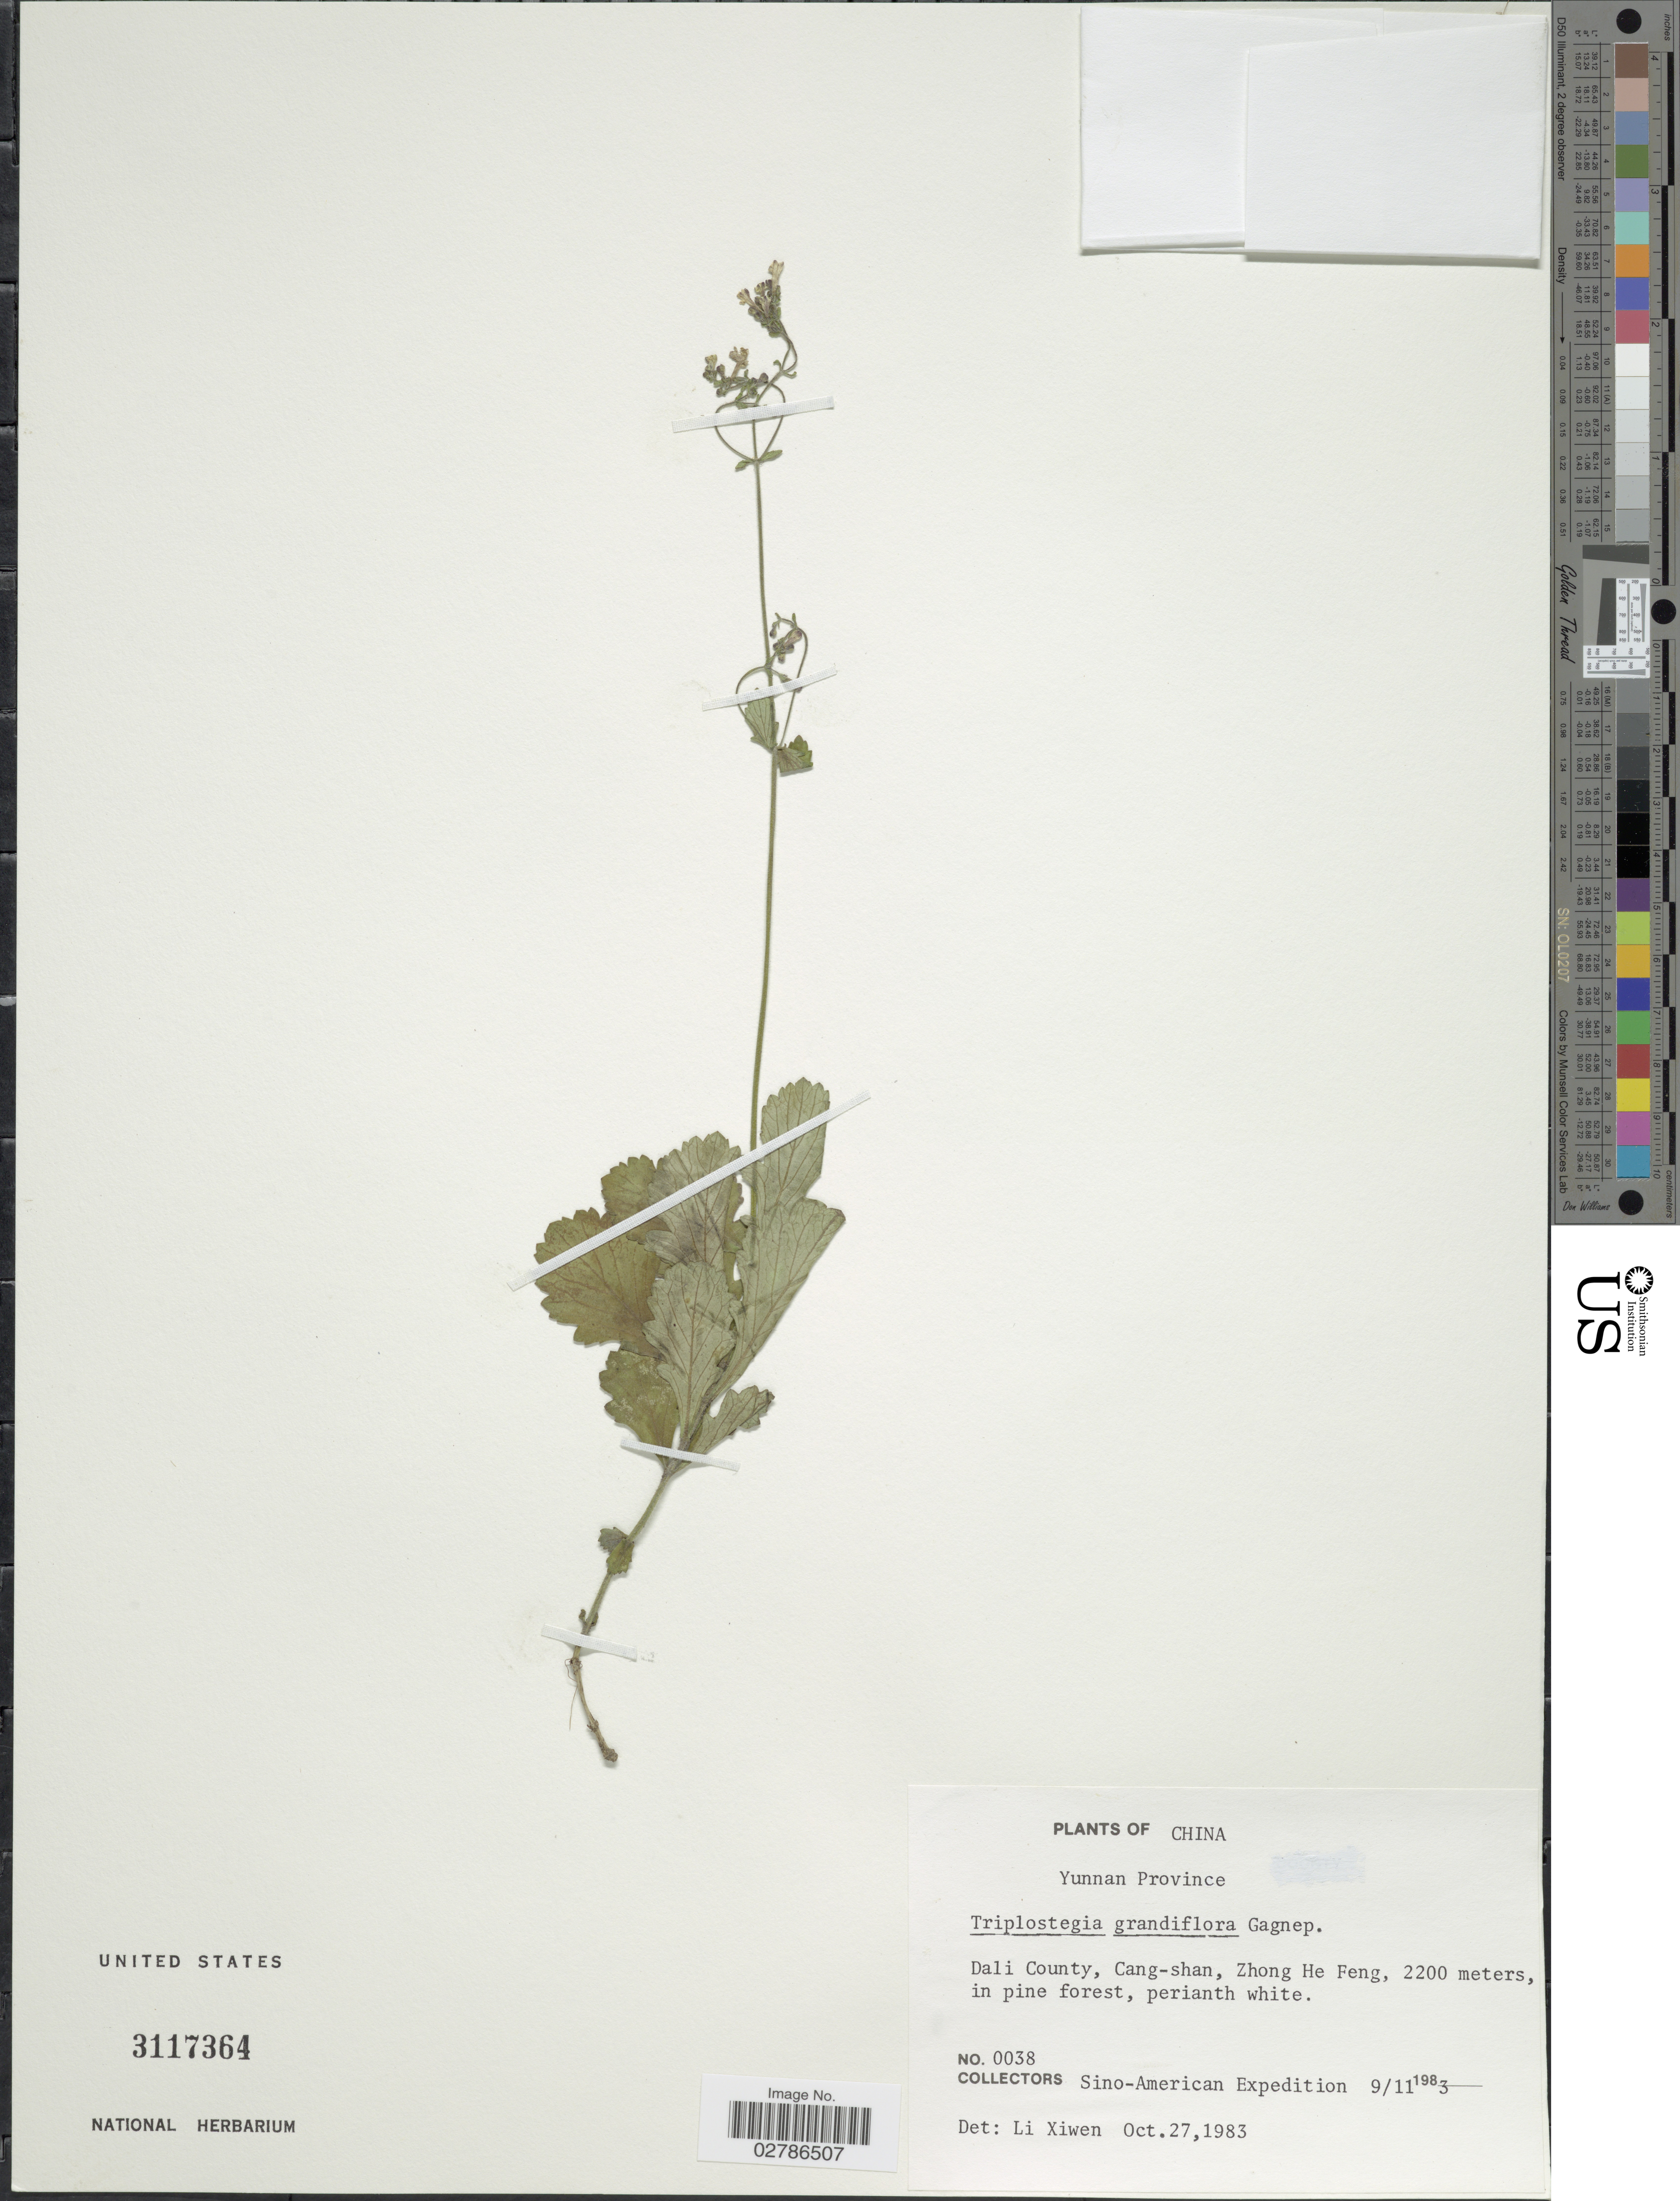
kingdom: Plantae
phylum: Tracheophyta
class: Magnoliopsida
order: Dipsacales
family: Caprifoliaceae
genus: Triplostegia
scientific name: Triplostegia grandiflora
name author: Gagnep.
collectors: Sino-American Expedition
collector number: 0038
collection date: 1983-11-09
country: China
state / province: Yunnan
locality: Dali County, Cang-shan, Zhong He Feng.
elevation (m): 2200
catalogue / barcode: US 3117364